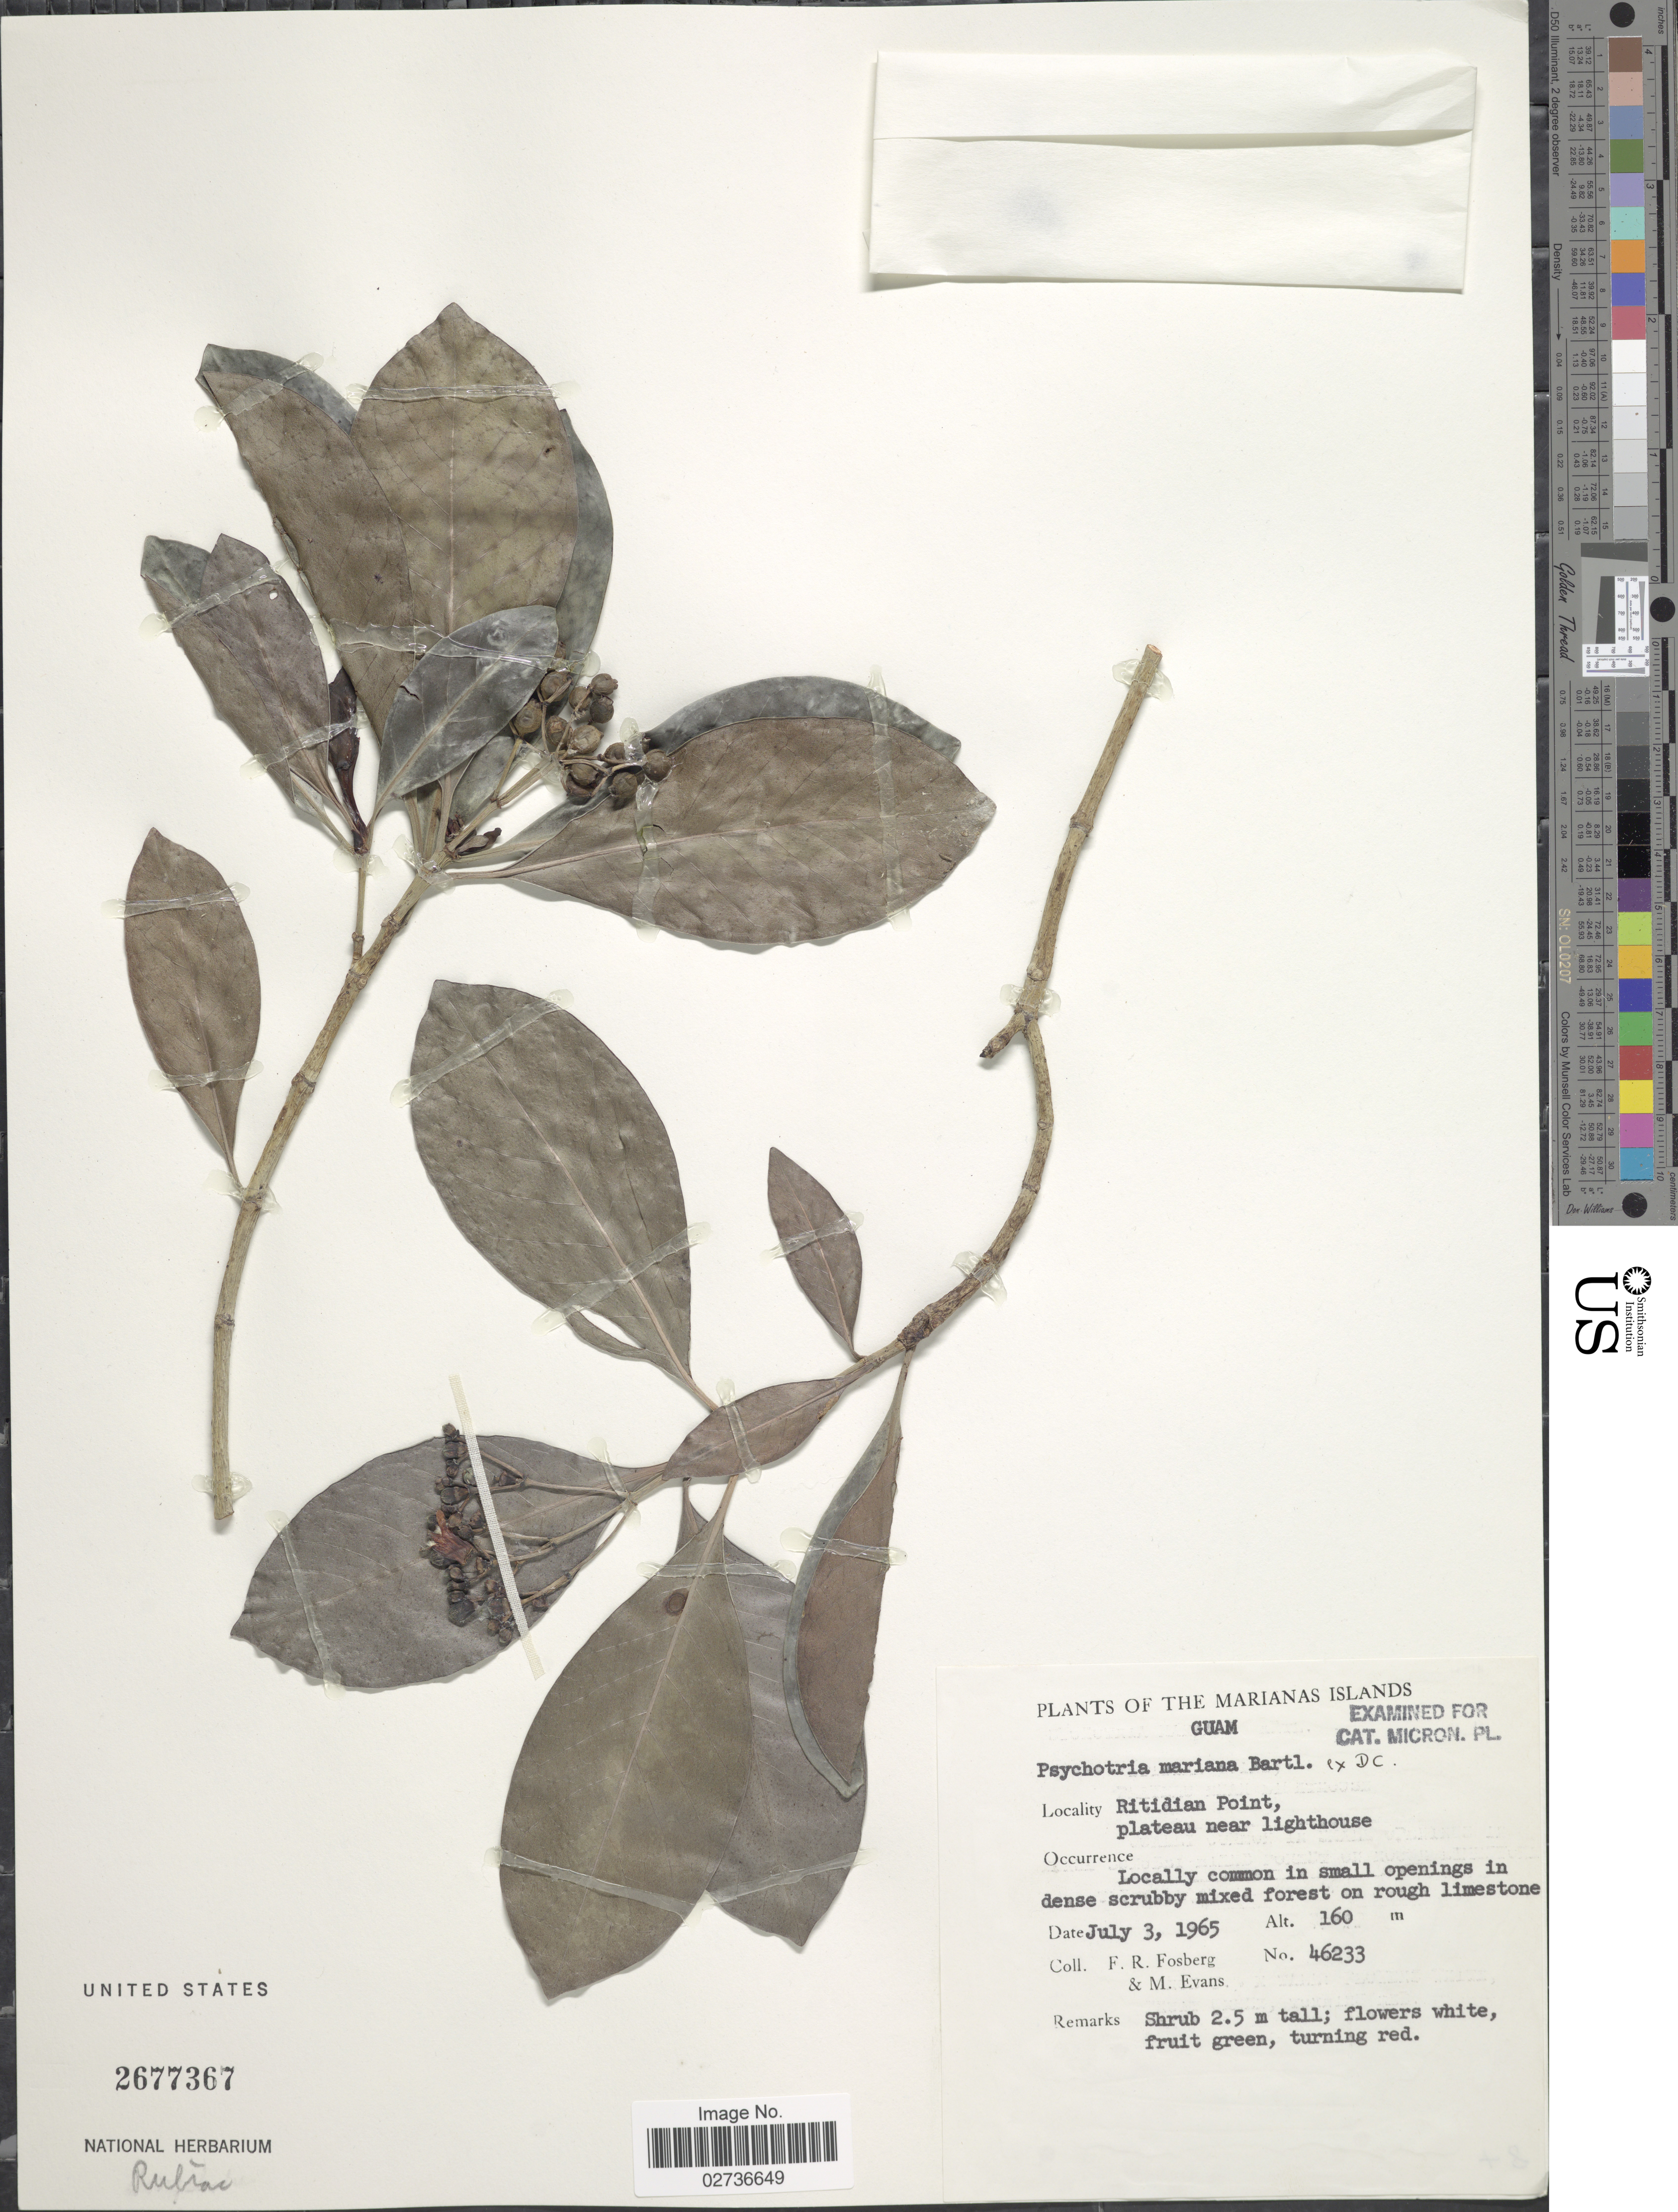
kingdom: Plantae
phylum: Tracheophyta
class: Magnoliopsida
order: Gentianales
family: Rubiaceae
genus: Psychotria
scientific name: Psychotria mariana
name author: Bartl. ex DC.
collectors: F. R. Fosberg & M. Evans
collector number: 46233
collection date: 1965-07-03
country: Guam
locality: The Marianas Islands, Guam, Ritidian Point, plateau near Lighthouse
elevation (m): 160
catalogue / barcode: US 2677367